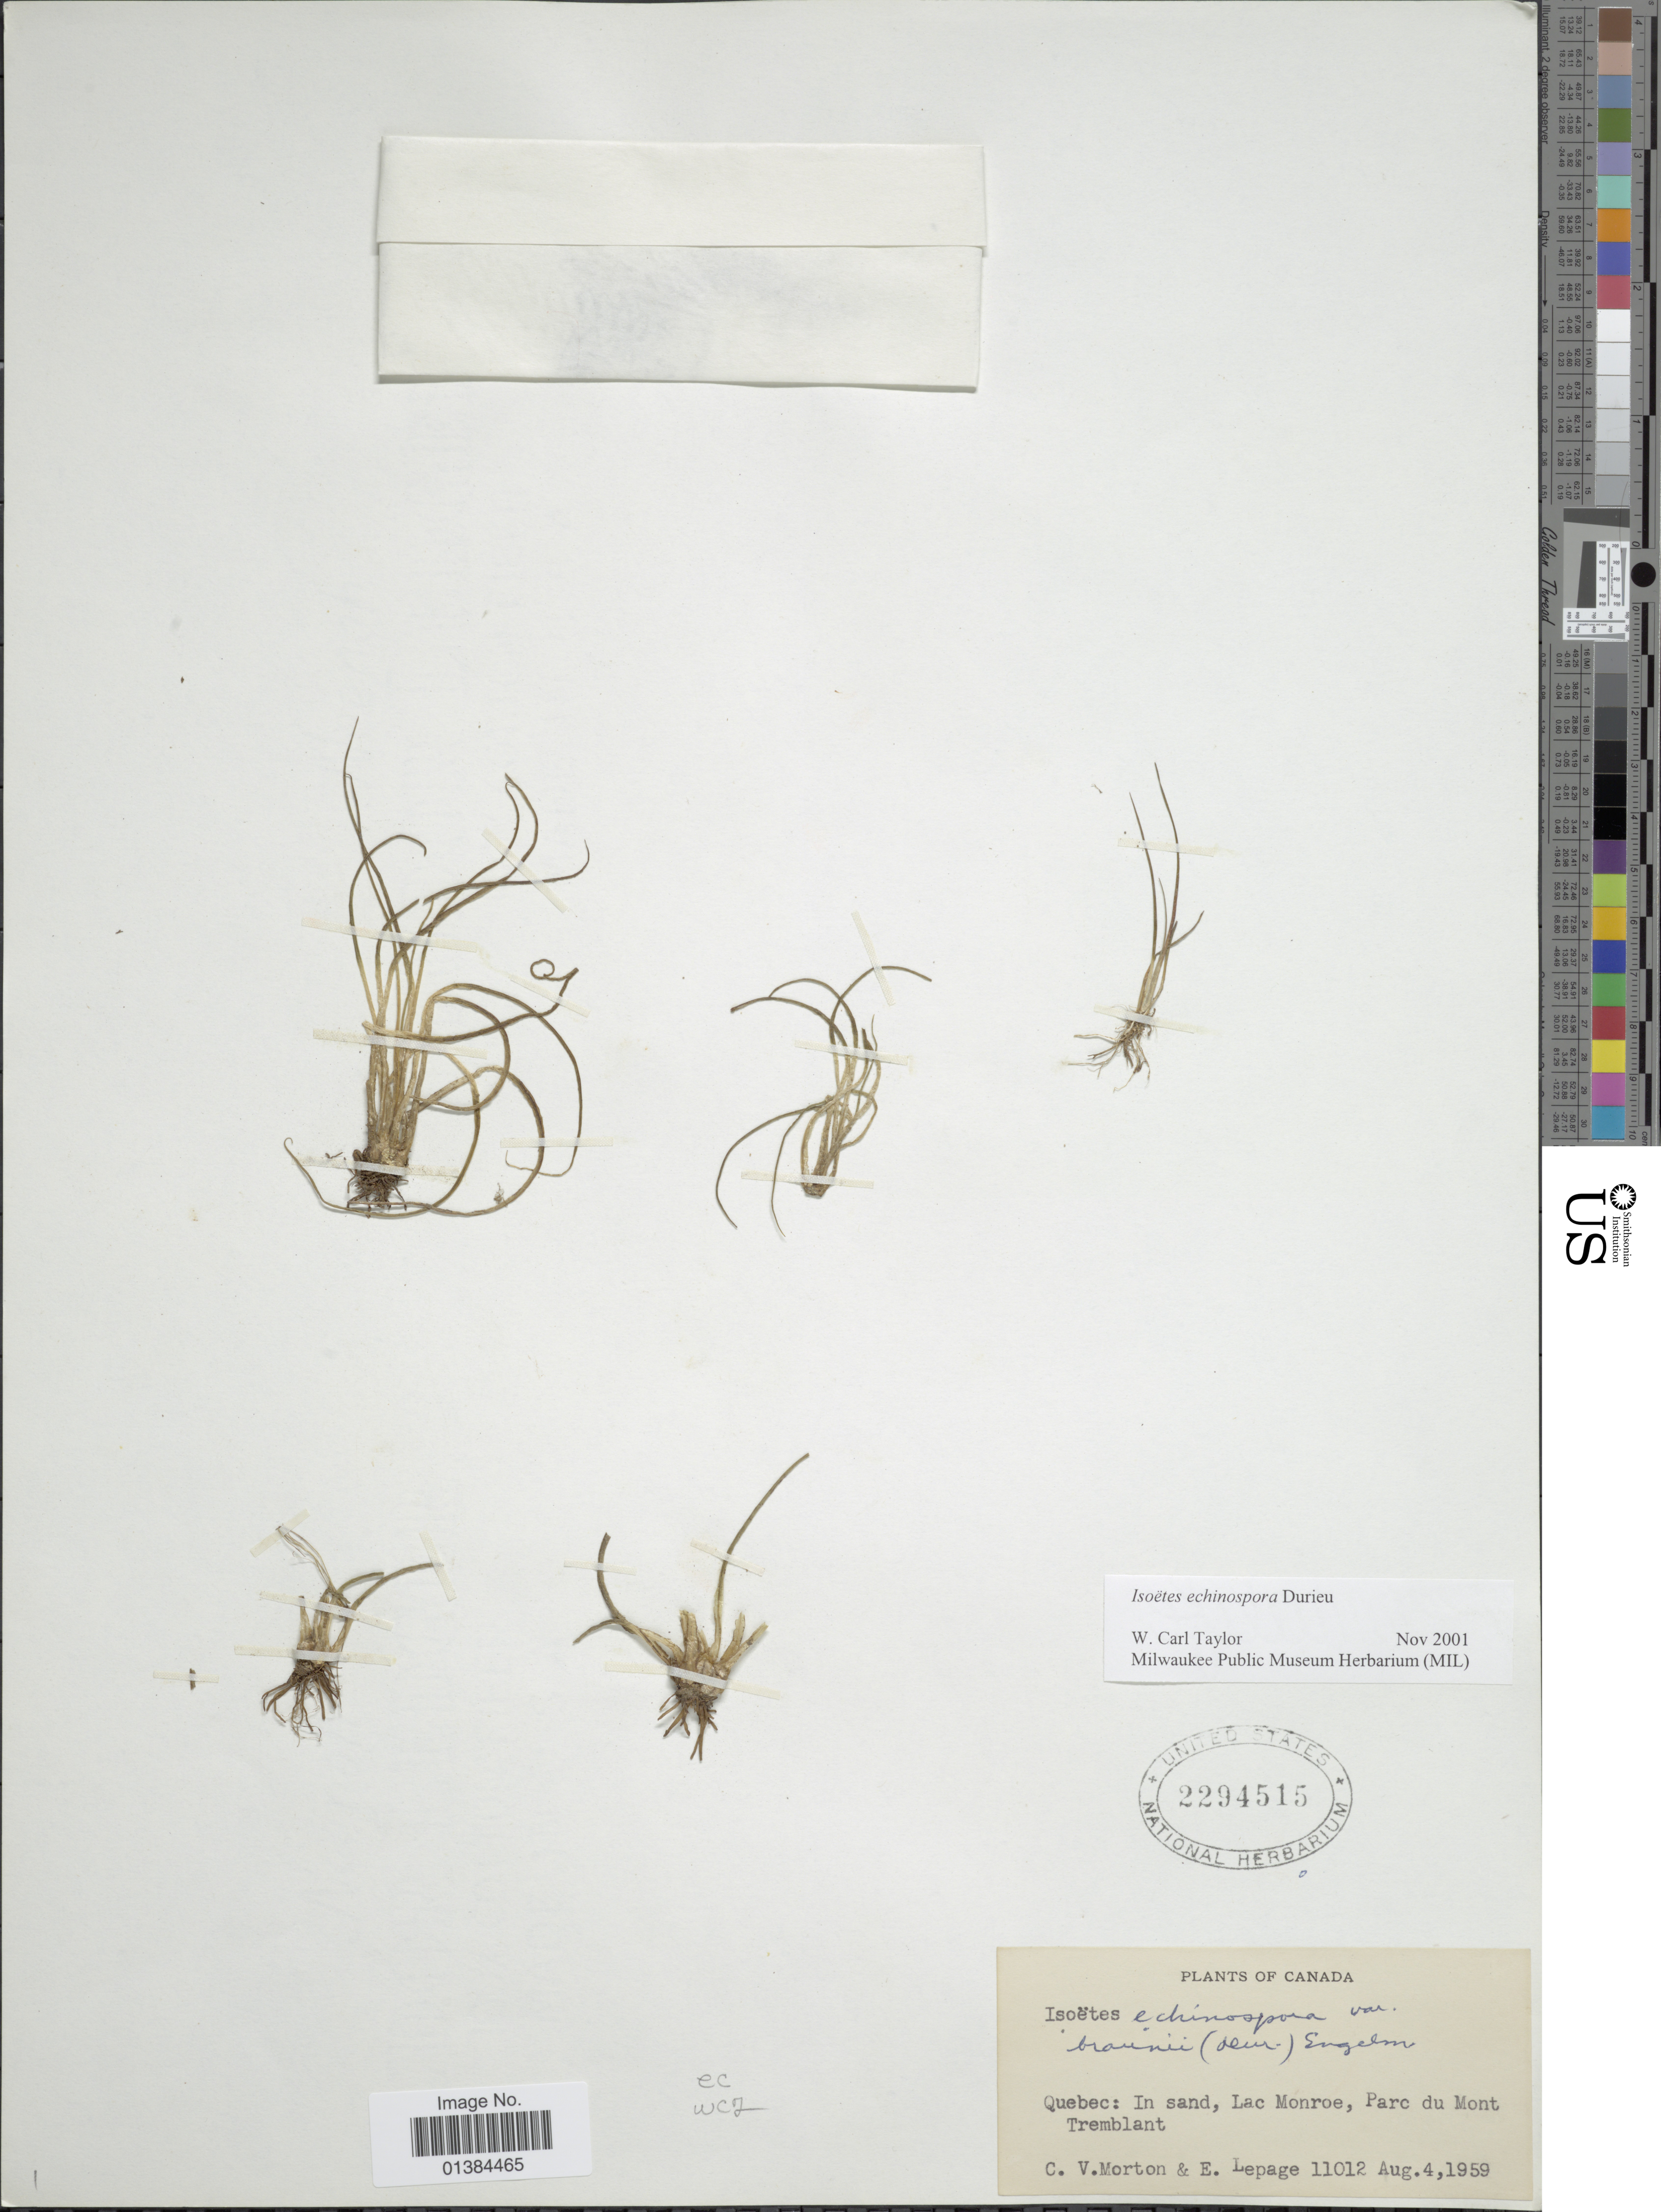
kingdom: Plantae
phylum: Tracheophyta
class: Lycopodiopsida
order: Isoetales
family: Isoetaceae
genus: Isoetes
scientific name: Isoetes echinospora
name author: Durieu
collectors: C. V. Morton & E. Lepage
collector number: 11012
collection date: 1959-08-04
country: Canada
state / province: Quebec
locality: In sand, Lac Monroe, Parc du Mont Tremblant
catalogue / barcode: US 2294515